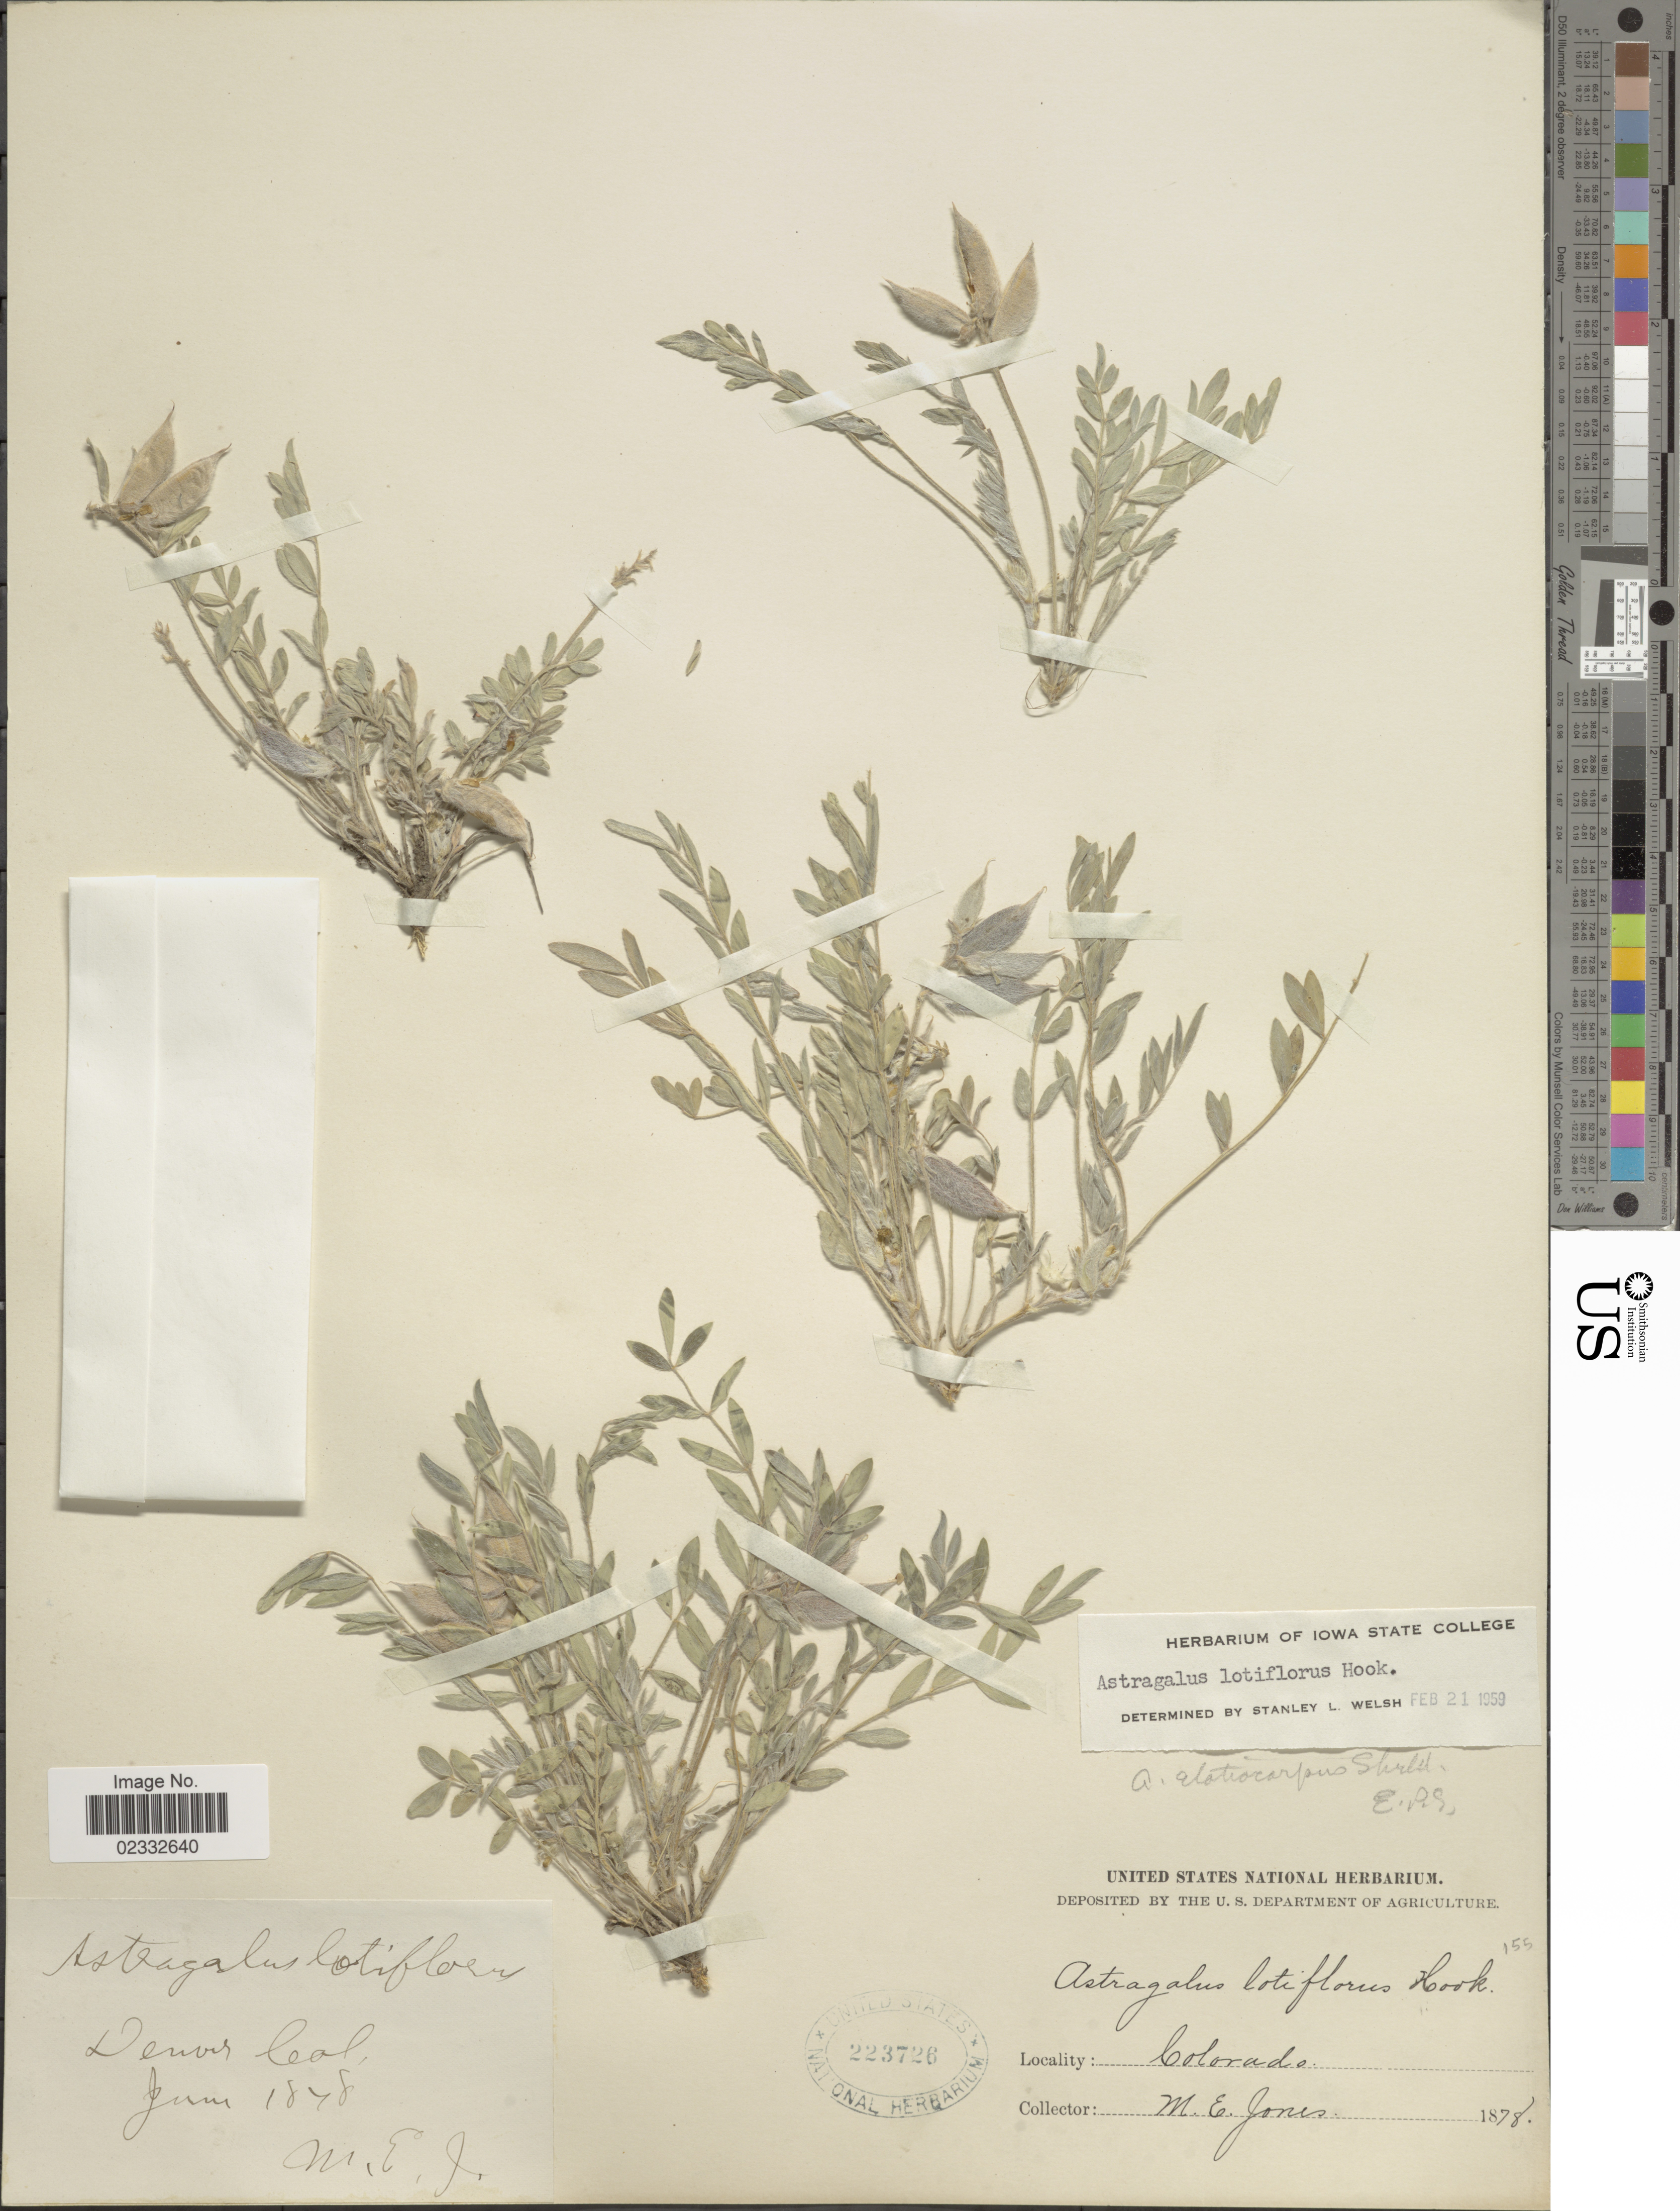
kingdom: Plantae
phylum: Tracheophyta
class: Magnoliopsida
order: Fabales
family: Fabaceae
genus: Astragalus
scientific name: Astragalus lotiflorus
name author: Hook.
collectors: M. E. Jones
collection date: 1878-06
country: United States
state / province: Colorado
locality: Denver Col.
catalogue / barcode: US 223726